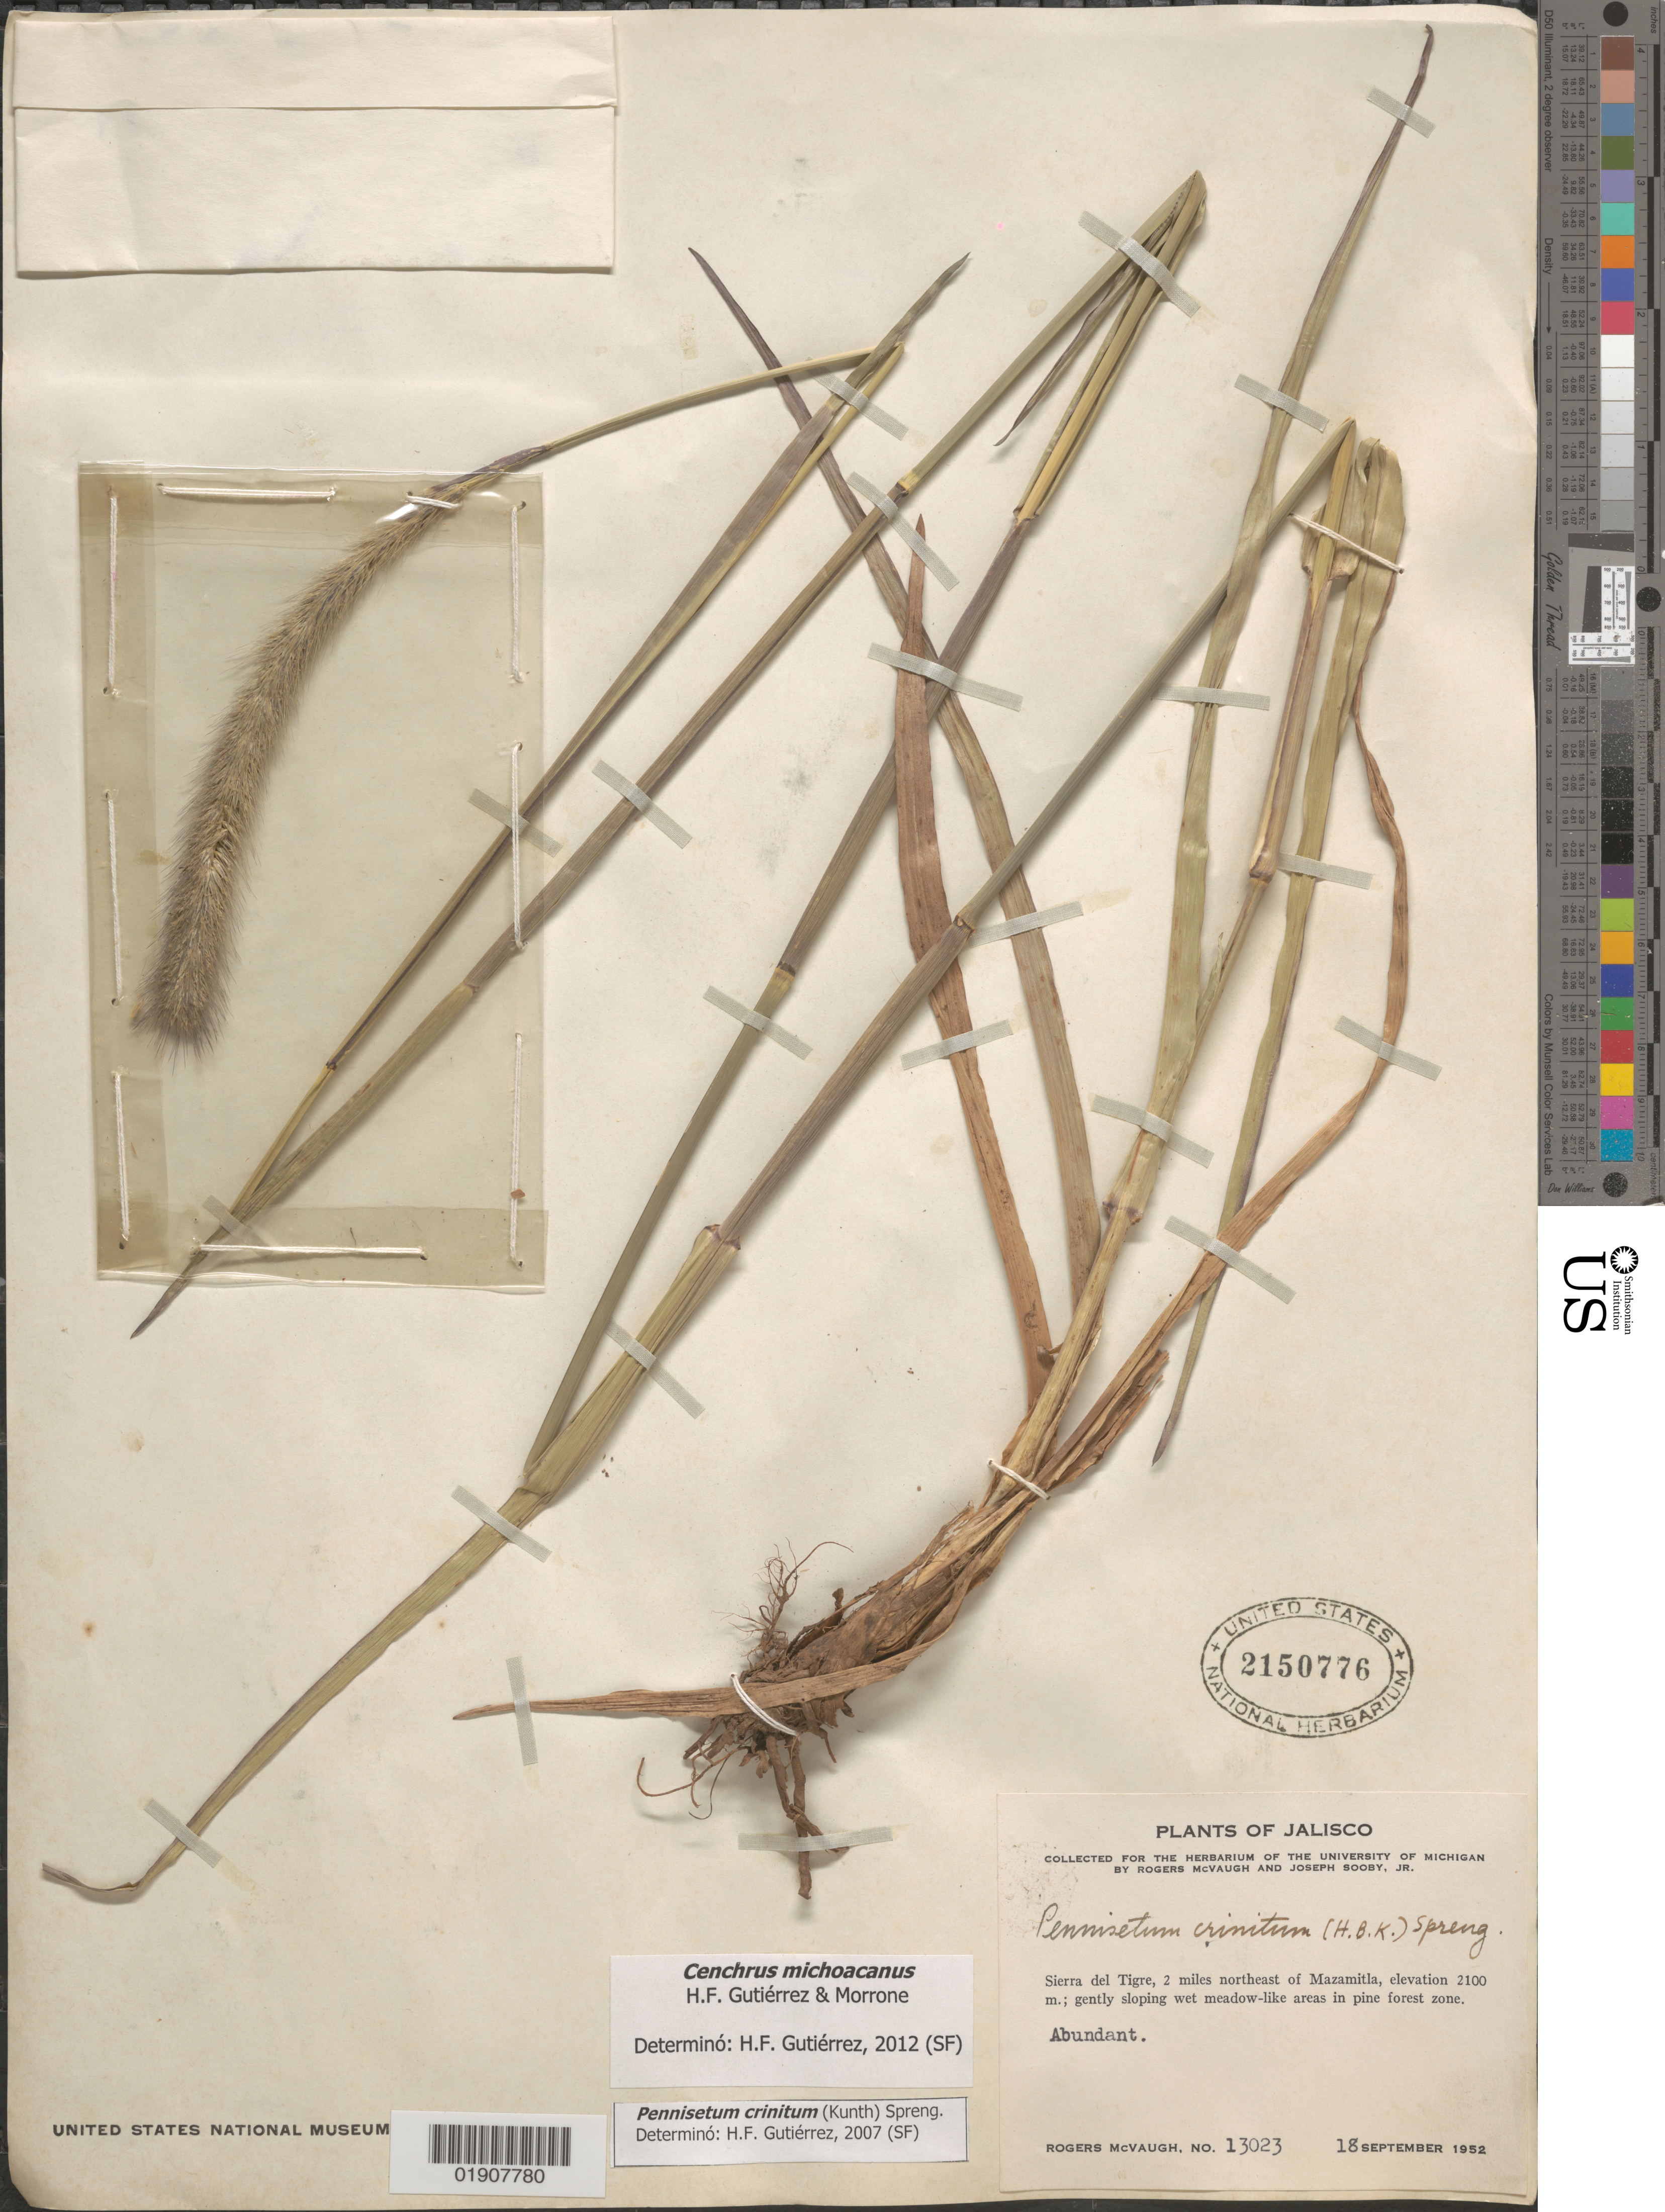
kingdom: Plantae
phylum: Tracheophyta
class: Liliopsida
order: Poales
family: Poaceae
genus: Cenchrus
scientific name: Cenchrus michoacanus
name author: H.F. Gut. & Morrone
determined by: Gutiérrez, H. F.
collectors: R. McVaugh & J. Sooby Jr.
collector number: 13023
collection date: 1952-09-18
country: Mexico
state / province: Jalisco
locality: Sierra del Tigre, 2 miles northeast of Mazamitla.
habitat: Gently sloping wet meadow-like areas in pine forest zone.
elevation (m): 2100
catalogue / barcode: US 2150776